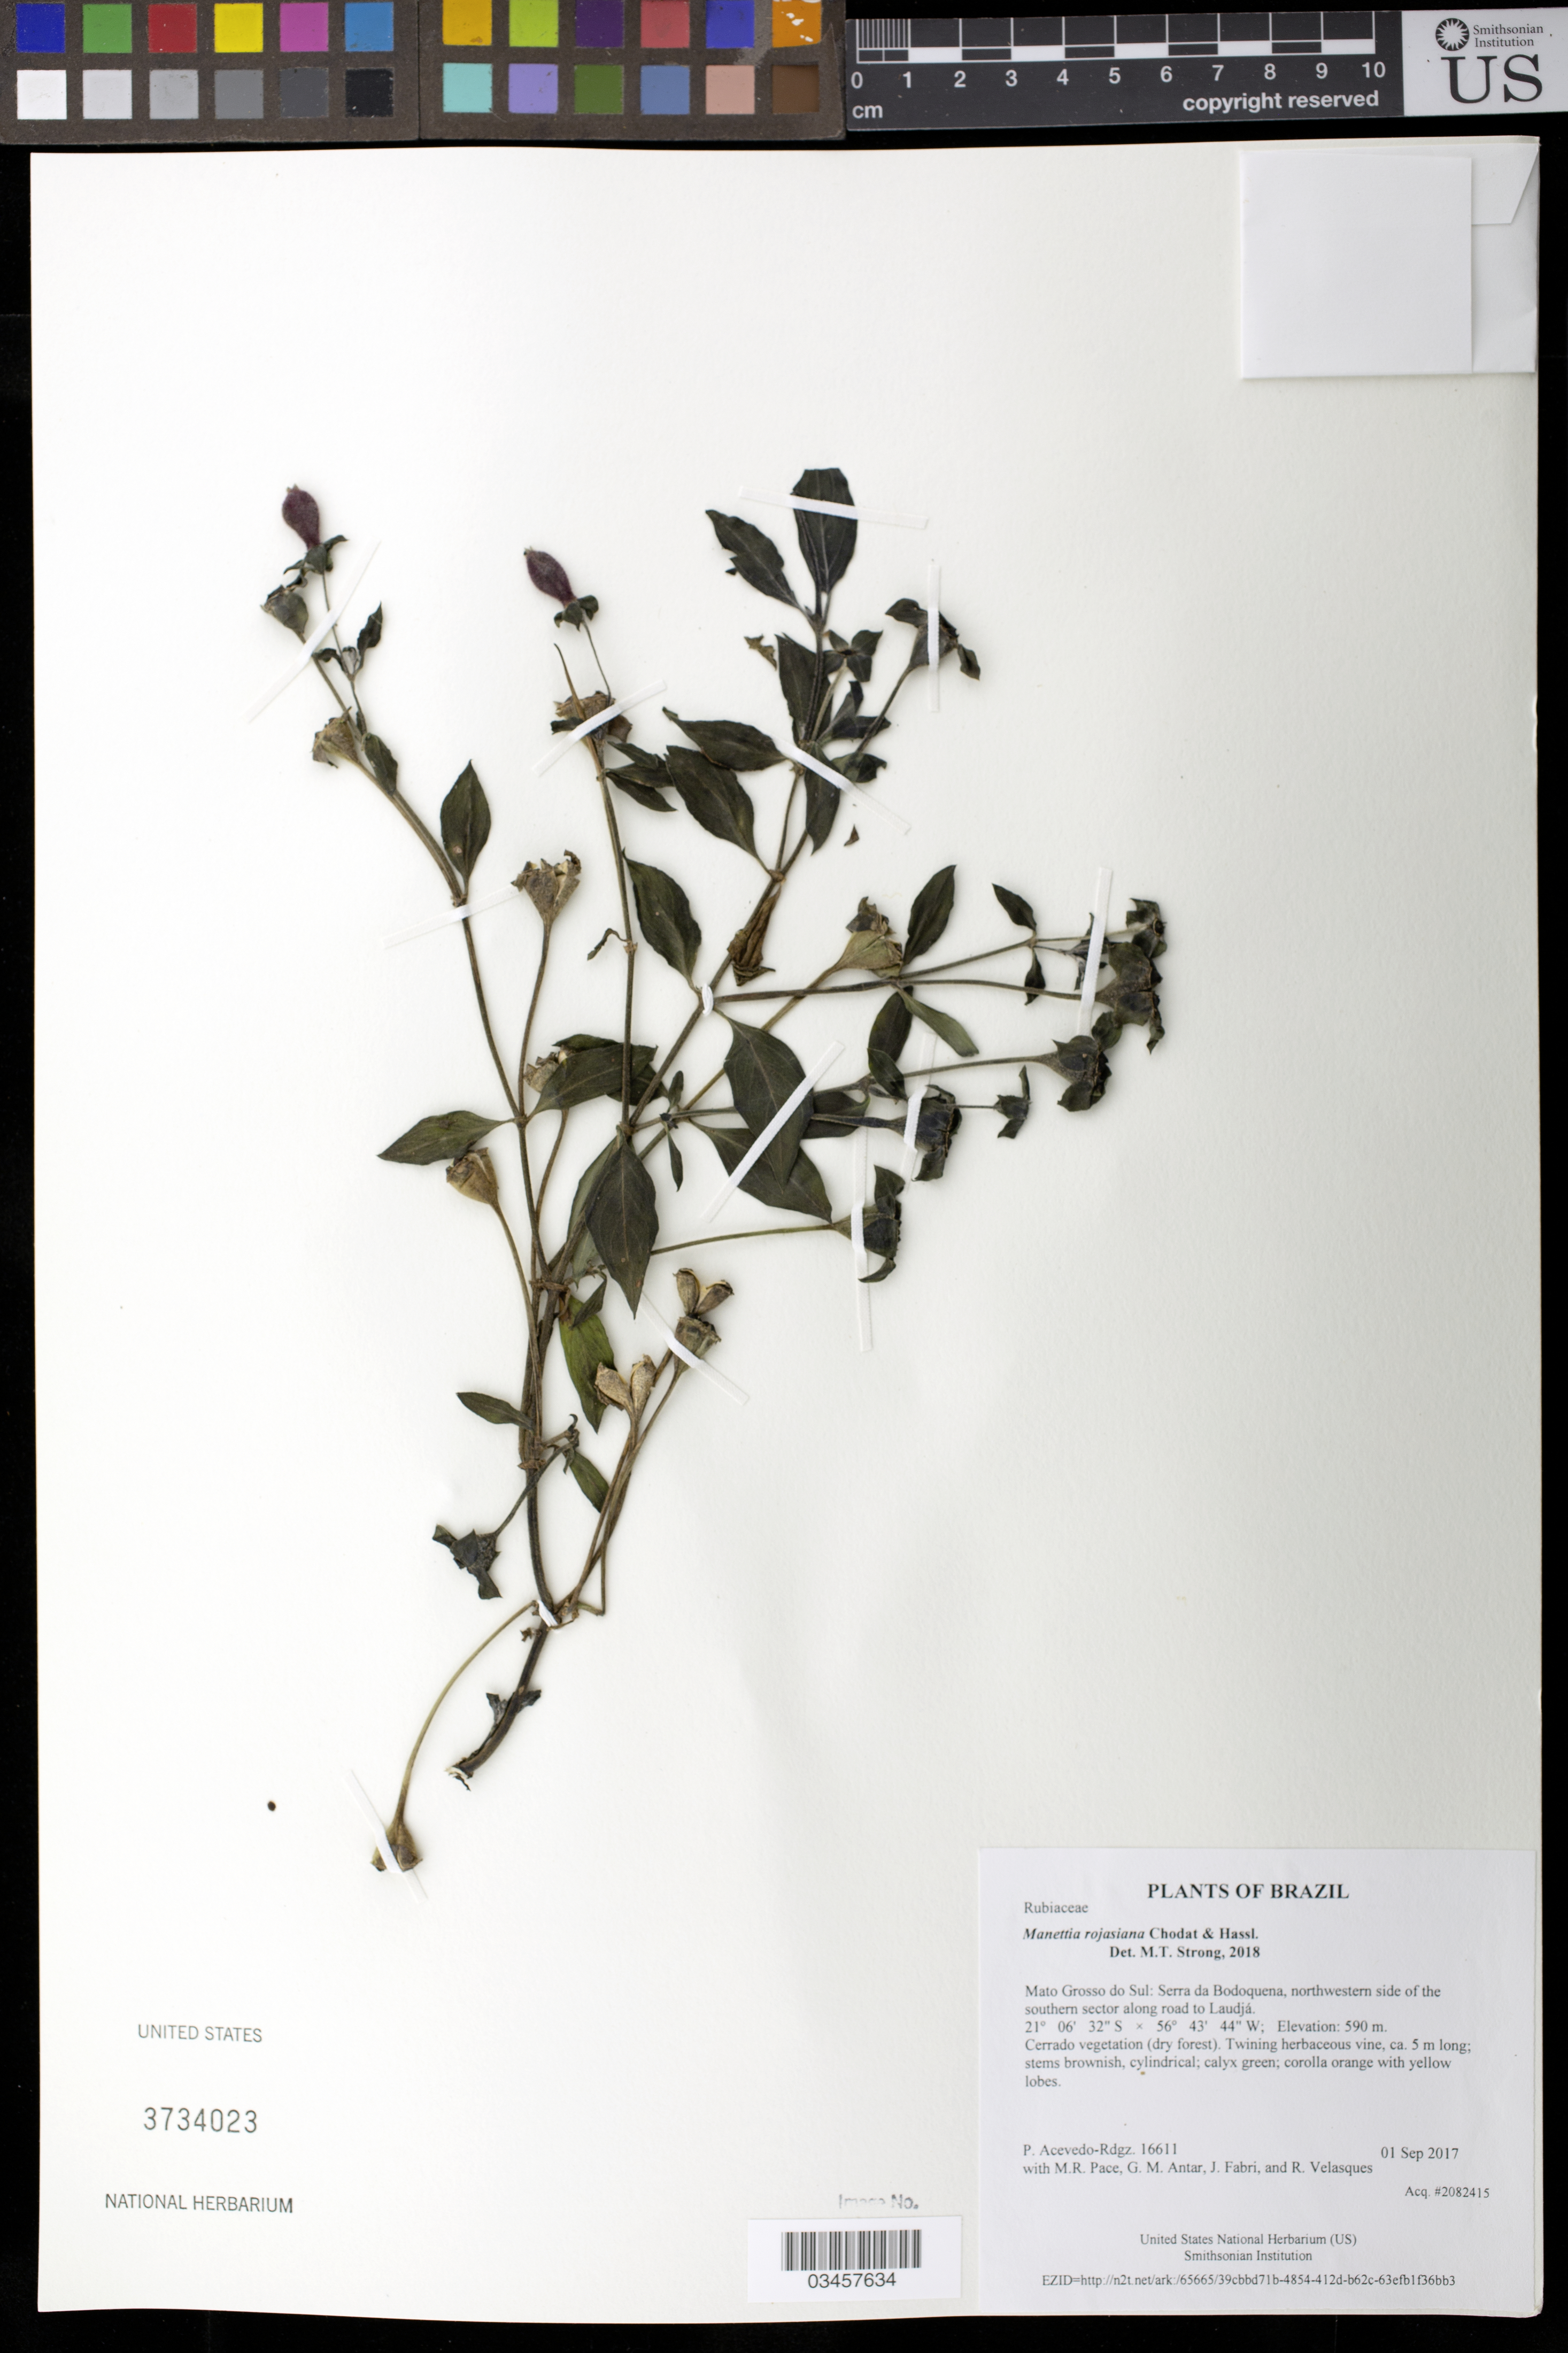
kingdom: Plantae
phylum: Tracheophyta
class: Magnoliopsida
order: Gentianales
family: Rubiaceae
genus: Manettia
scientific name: Manettia rojasiana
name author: Chodat & Hassl.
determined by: Strong, Mark T., (BOT), Smithsonian Institution - National Museum of Natural History (UNITED STATES)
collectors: P. Acevedo-Rodr., M. R. Pace, G. M. Antar, J. Fabri & R. Velasques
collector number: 16611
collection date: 2017-09-01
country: Brazil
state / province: Mato Grosso do Sul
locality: Serra da Bodoquena, northwestern side of the southern sector along road to Laudjá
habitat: Cerrado vegetation (dry forest)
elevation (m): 590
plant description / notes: US, NY, MO, K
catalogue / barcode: US 3734023